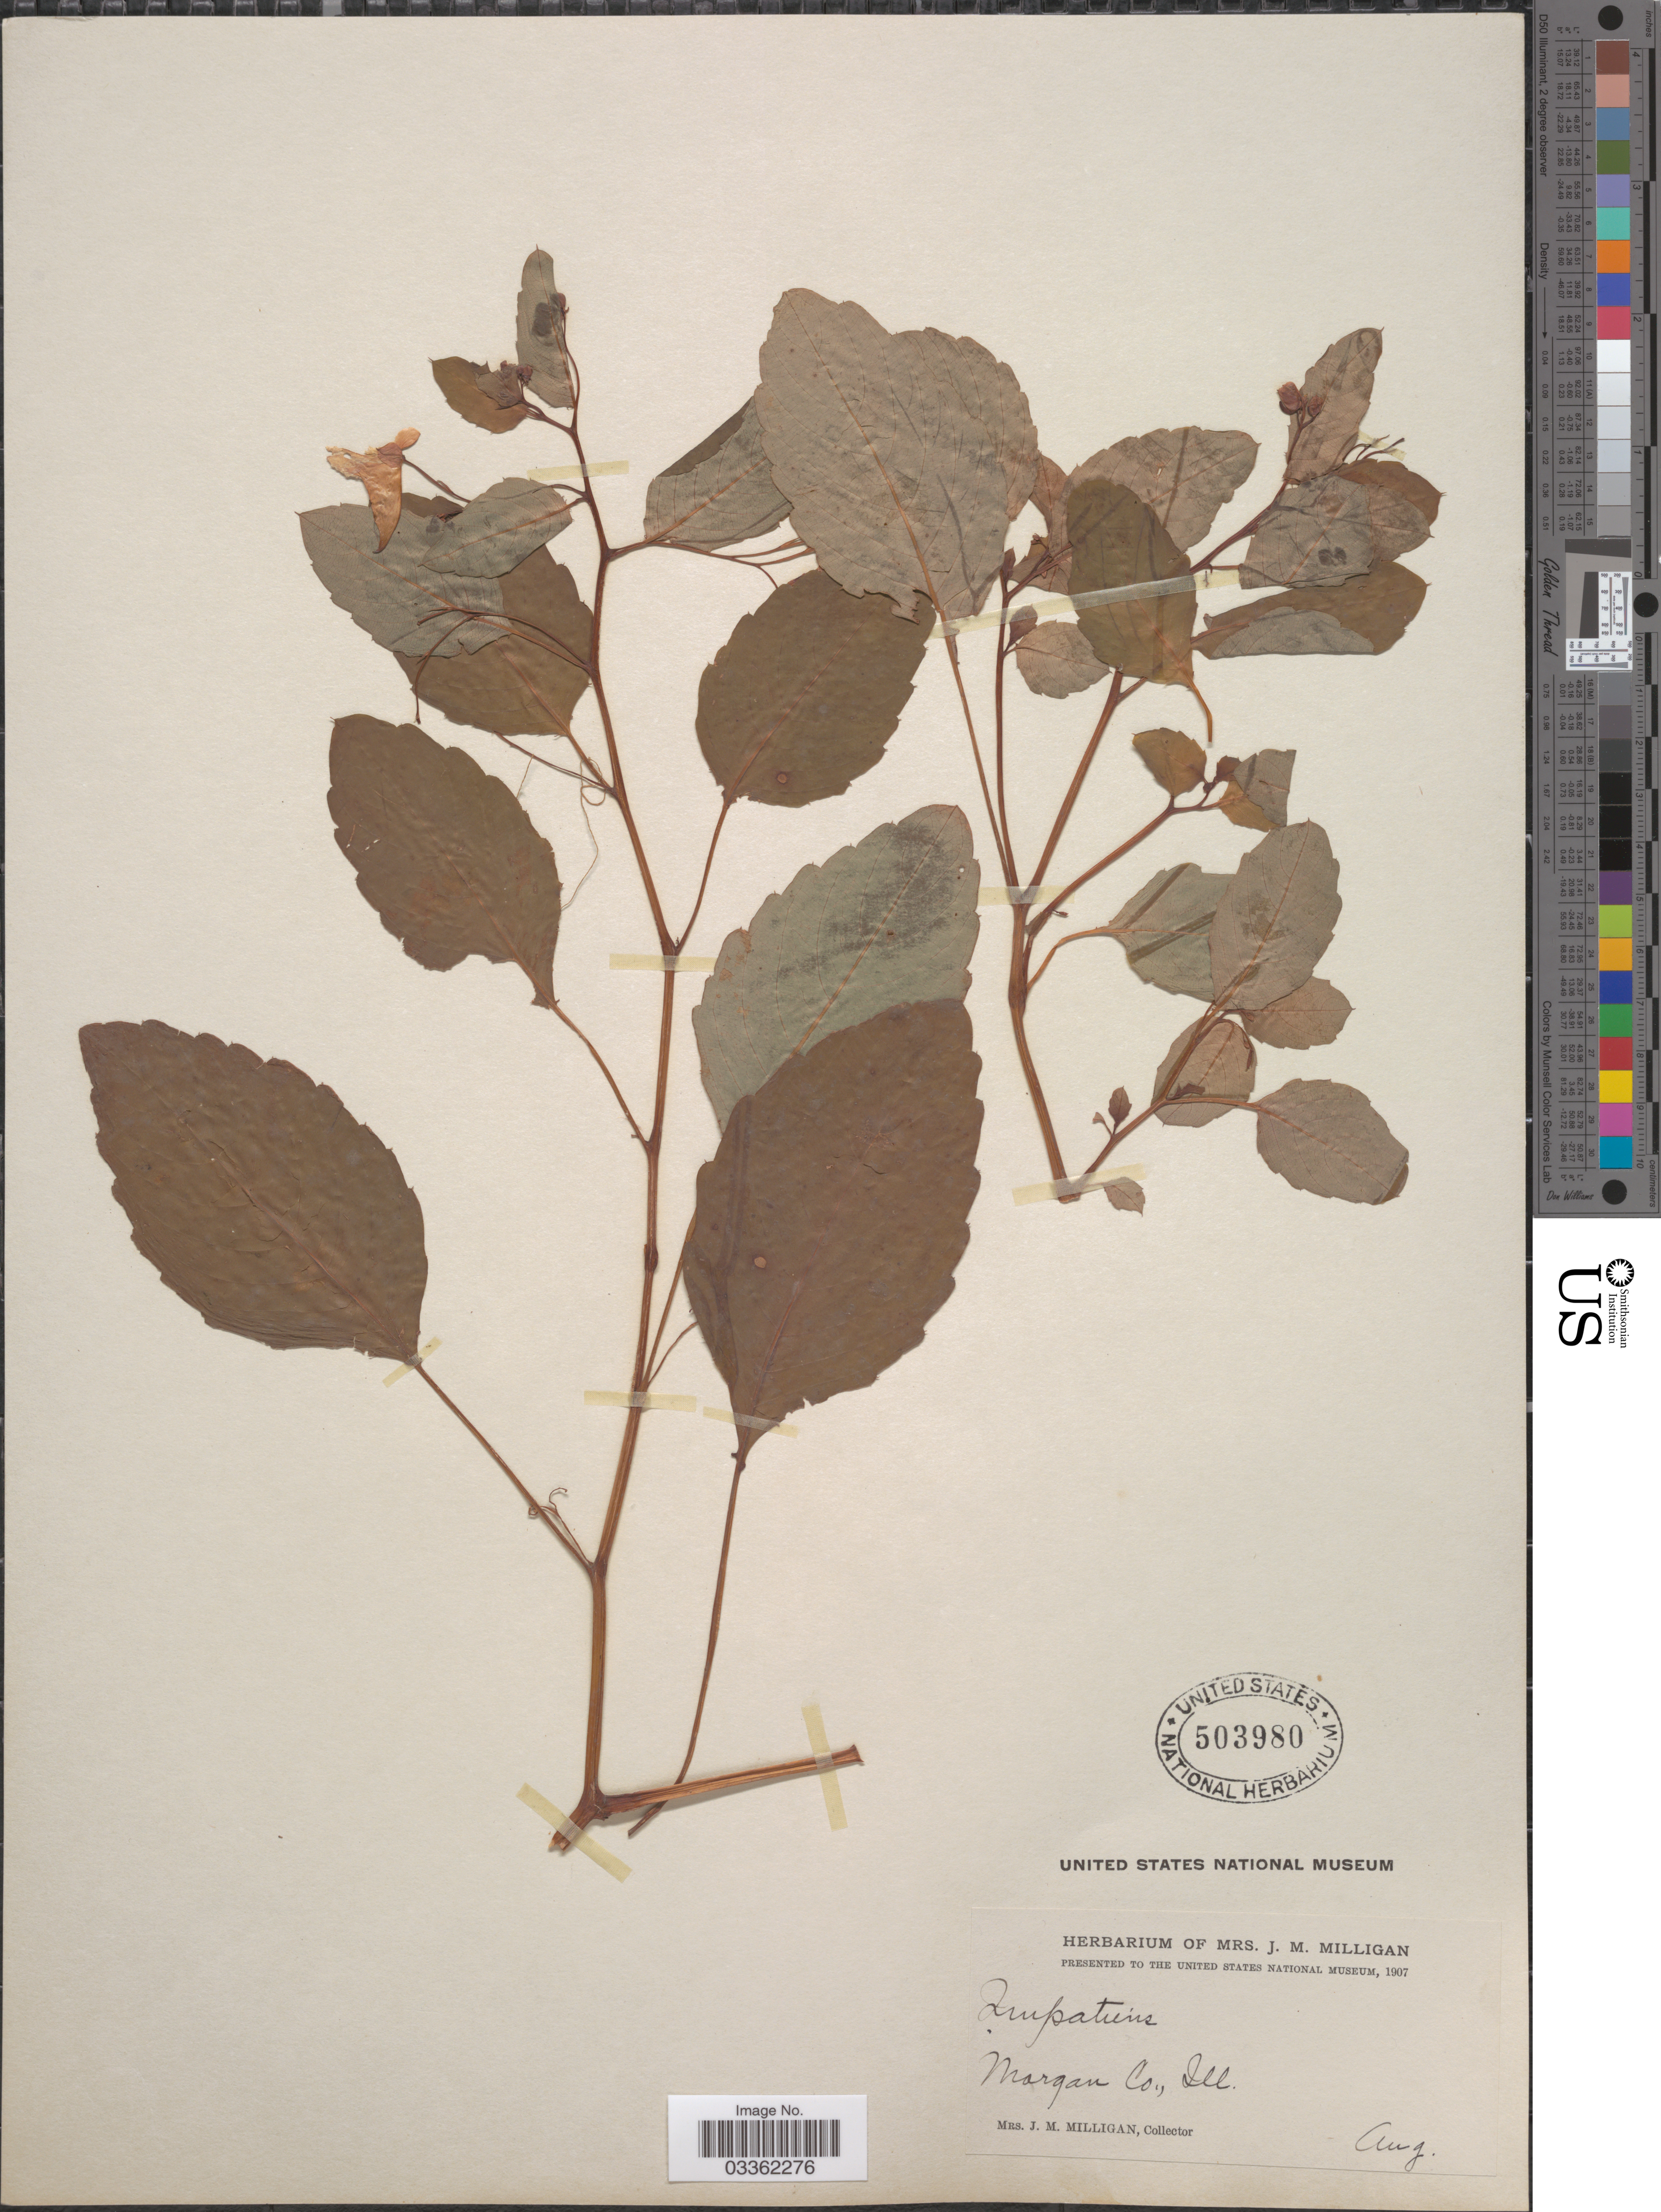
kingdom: Plantae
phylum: Tracheophyta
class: Magnoliopsida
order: Ericales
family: Balsaminaceae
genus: Impatiens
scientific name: Impatiens capensis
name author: Meerb.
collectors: J. Milligan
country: United States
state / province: Illinois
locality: Morgan Co.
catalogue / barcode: US 503980